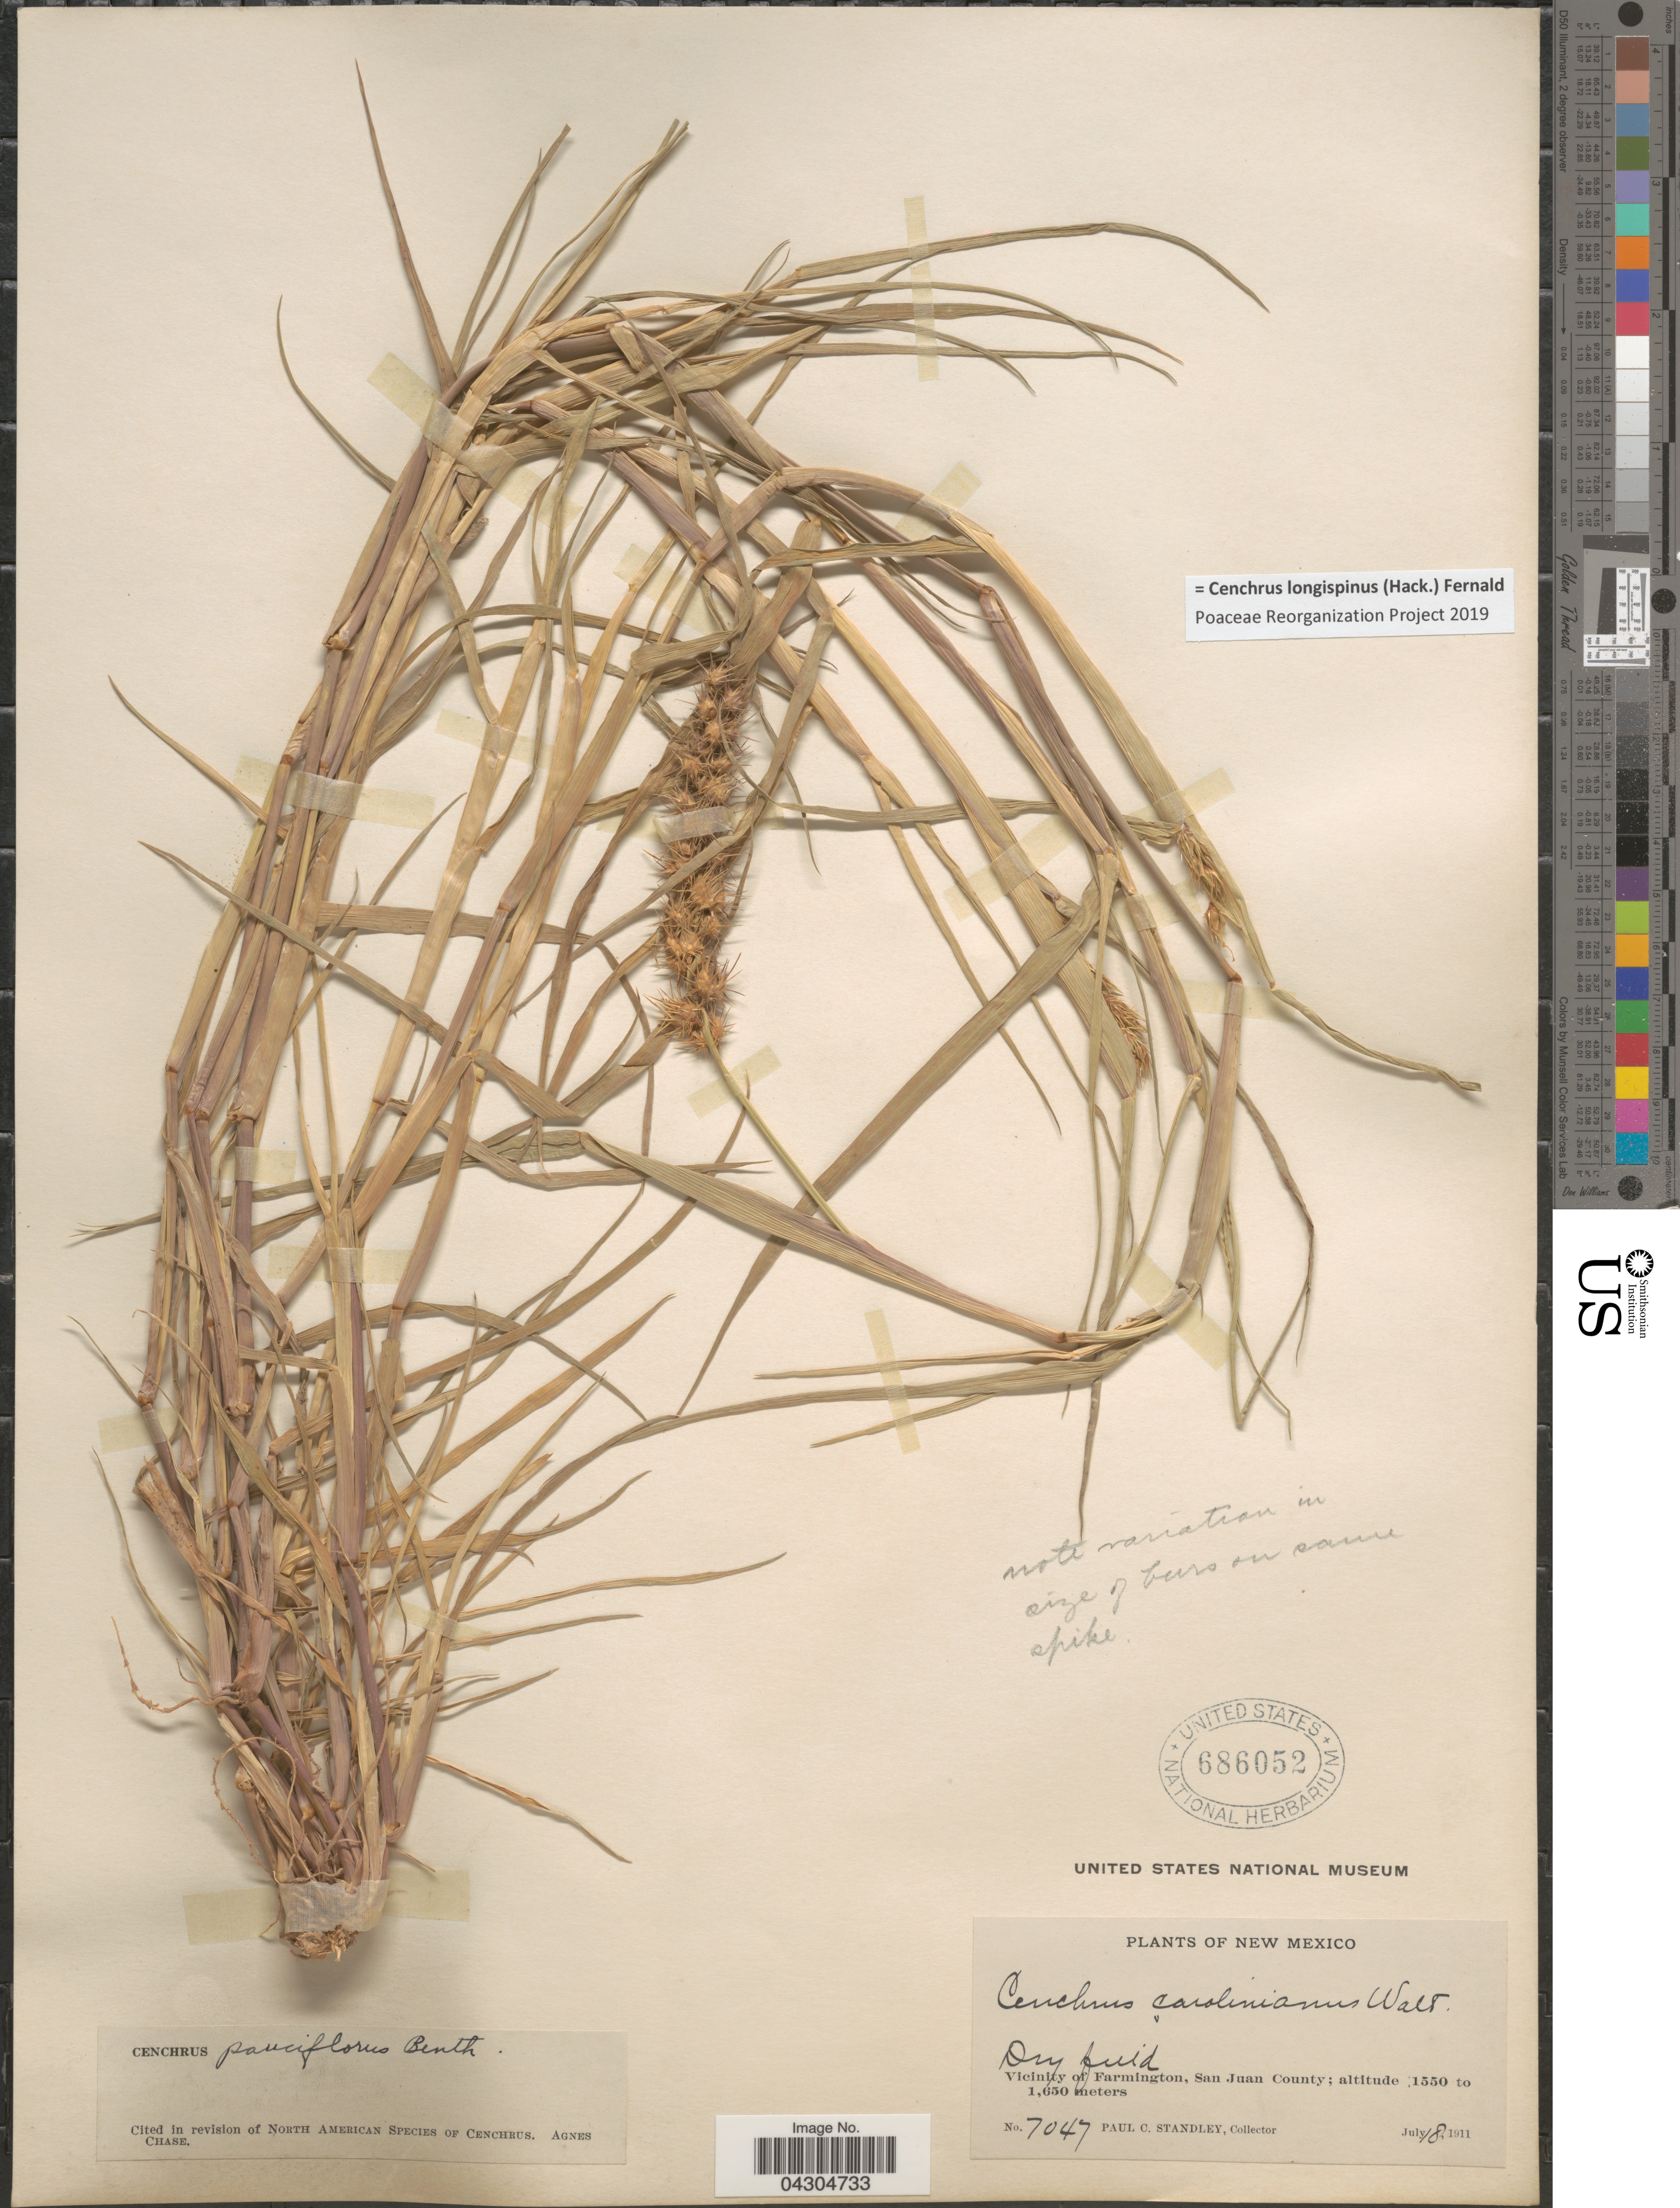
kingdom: Plantae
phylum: Tracheophyta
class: Liliopsida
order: Poales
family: Poaceae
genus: Cenchrus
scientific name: Cenchrus longispinus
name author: (Hack.) Fernald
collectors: P. C. Standley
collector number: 7047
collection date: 1911-07-18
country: United States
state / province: New Mexico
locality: Vicinity of Farmington, San Juan County.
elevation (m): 1550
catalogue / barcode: US 686052